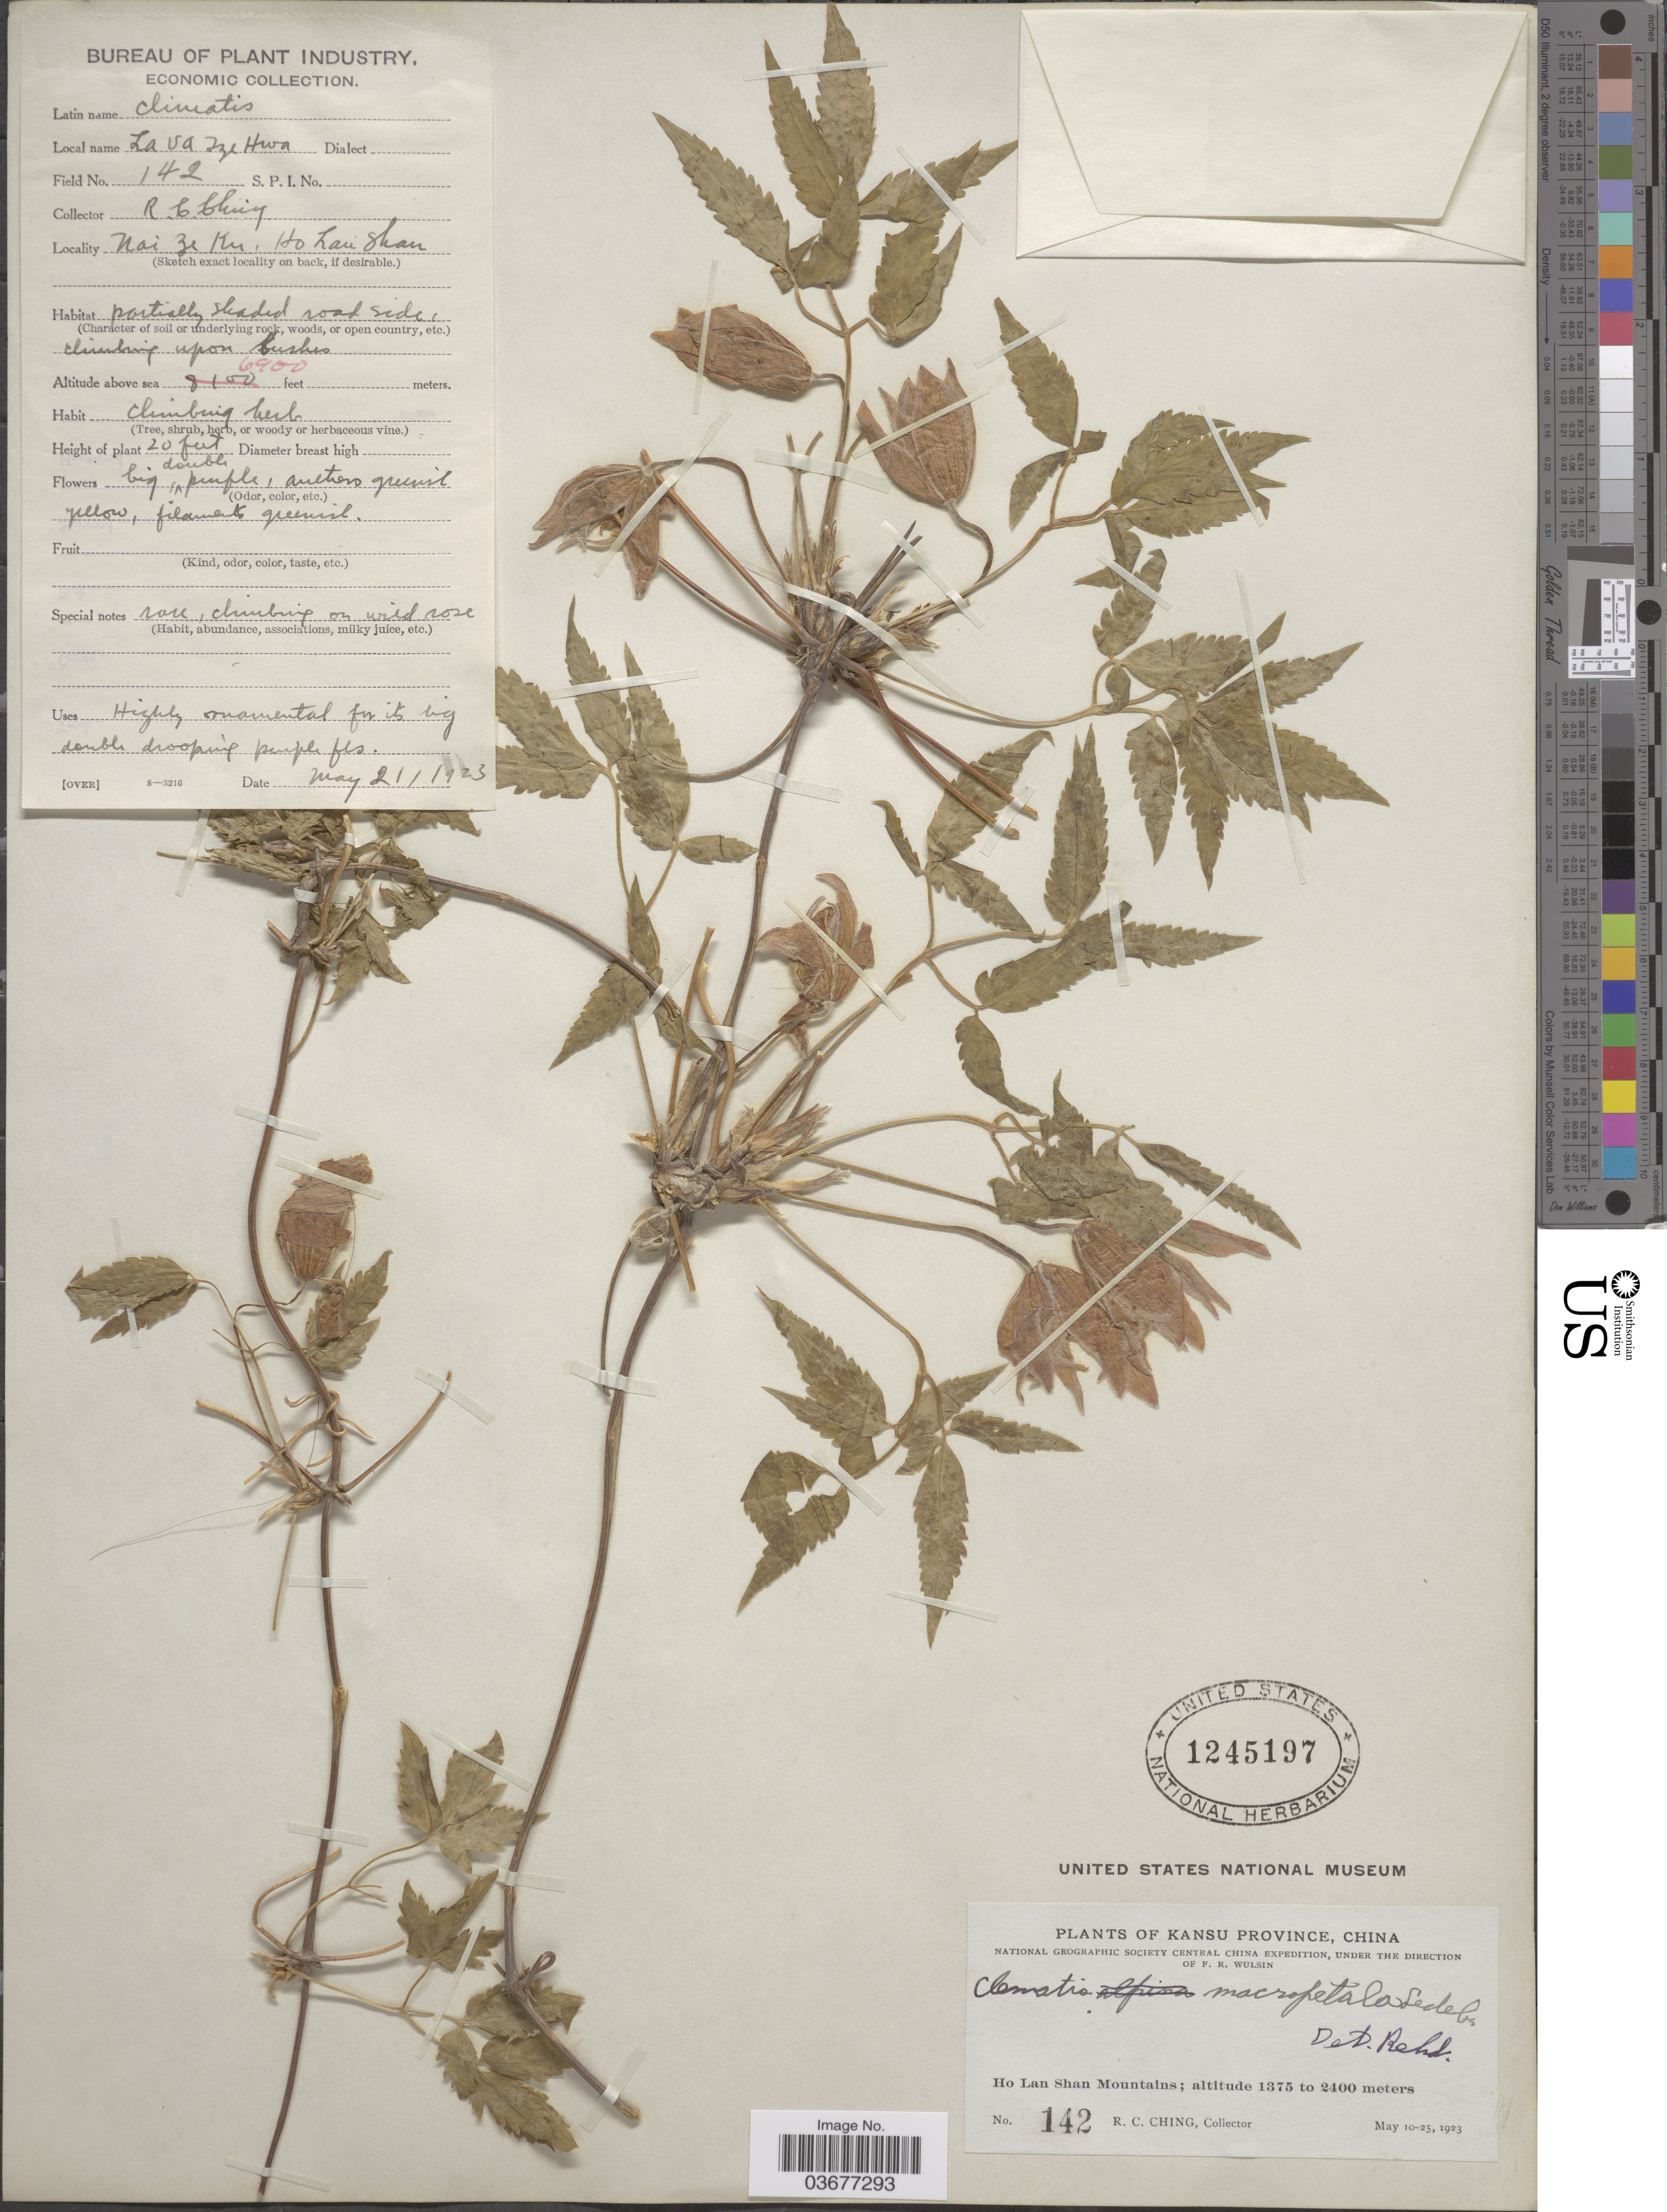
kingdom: Plantae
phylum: Tracheophyta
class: Magnoliopsida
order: Ranunculales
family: Ranunculaceae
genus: Clematis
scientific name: Clematis macropetala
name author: Ledeb.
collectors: R. C. Ching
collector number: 142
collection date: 1923-05-21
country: China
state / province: Gansu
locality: Nai Ze Ku, Ho Lan shan. Kansu Province. Ho Lan Shan Mountains.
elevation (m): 2103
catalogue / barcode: US 1245197